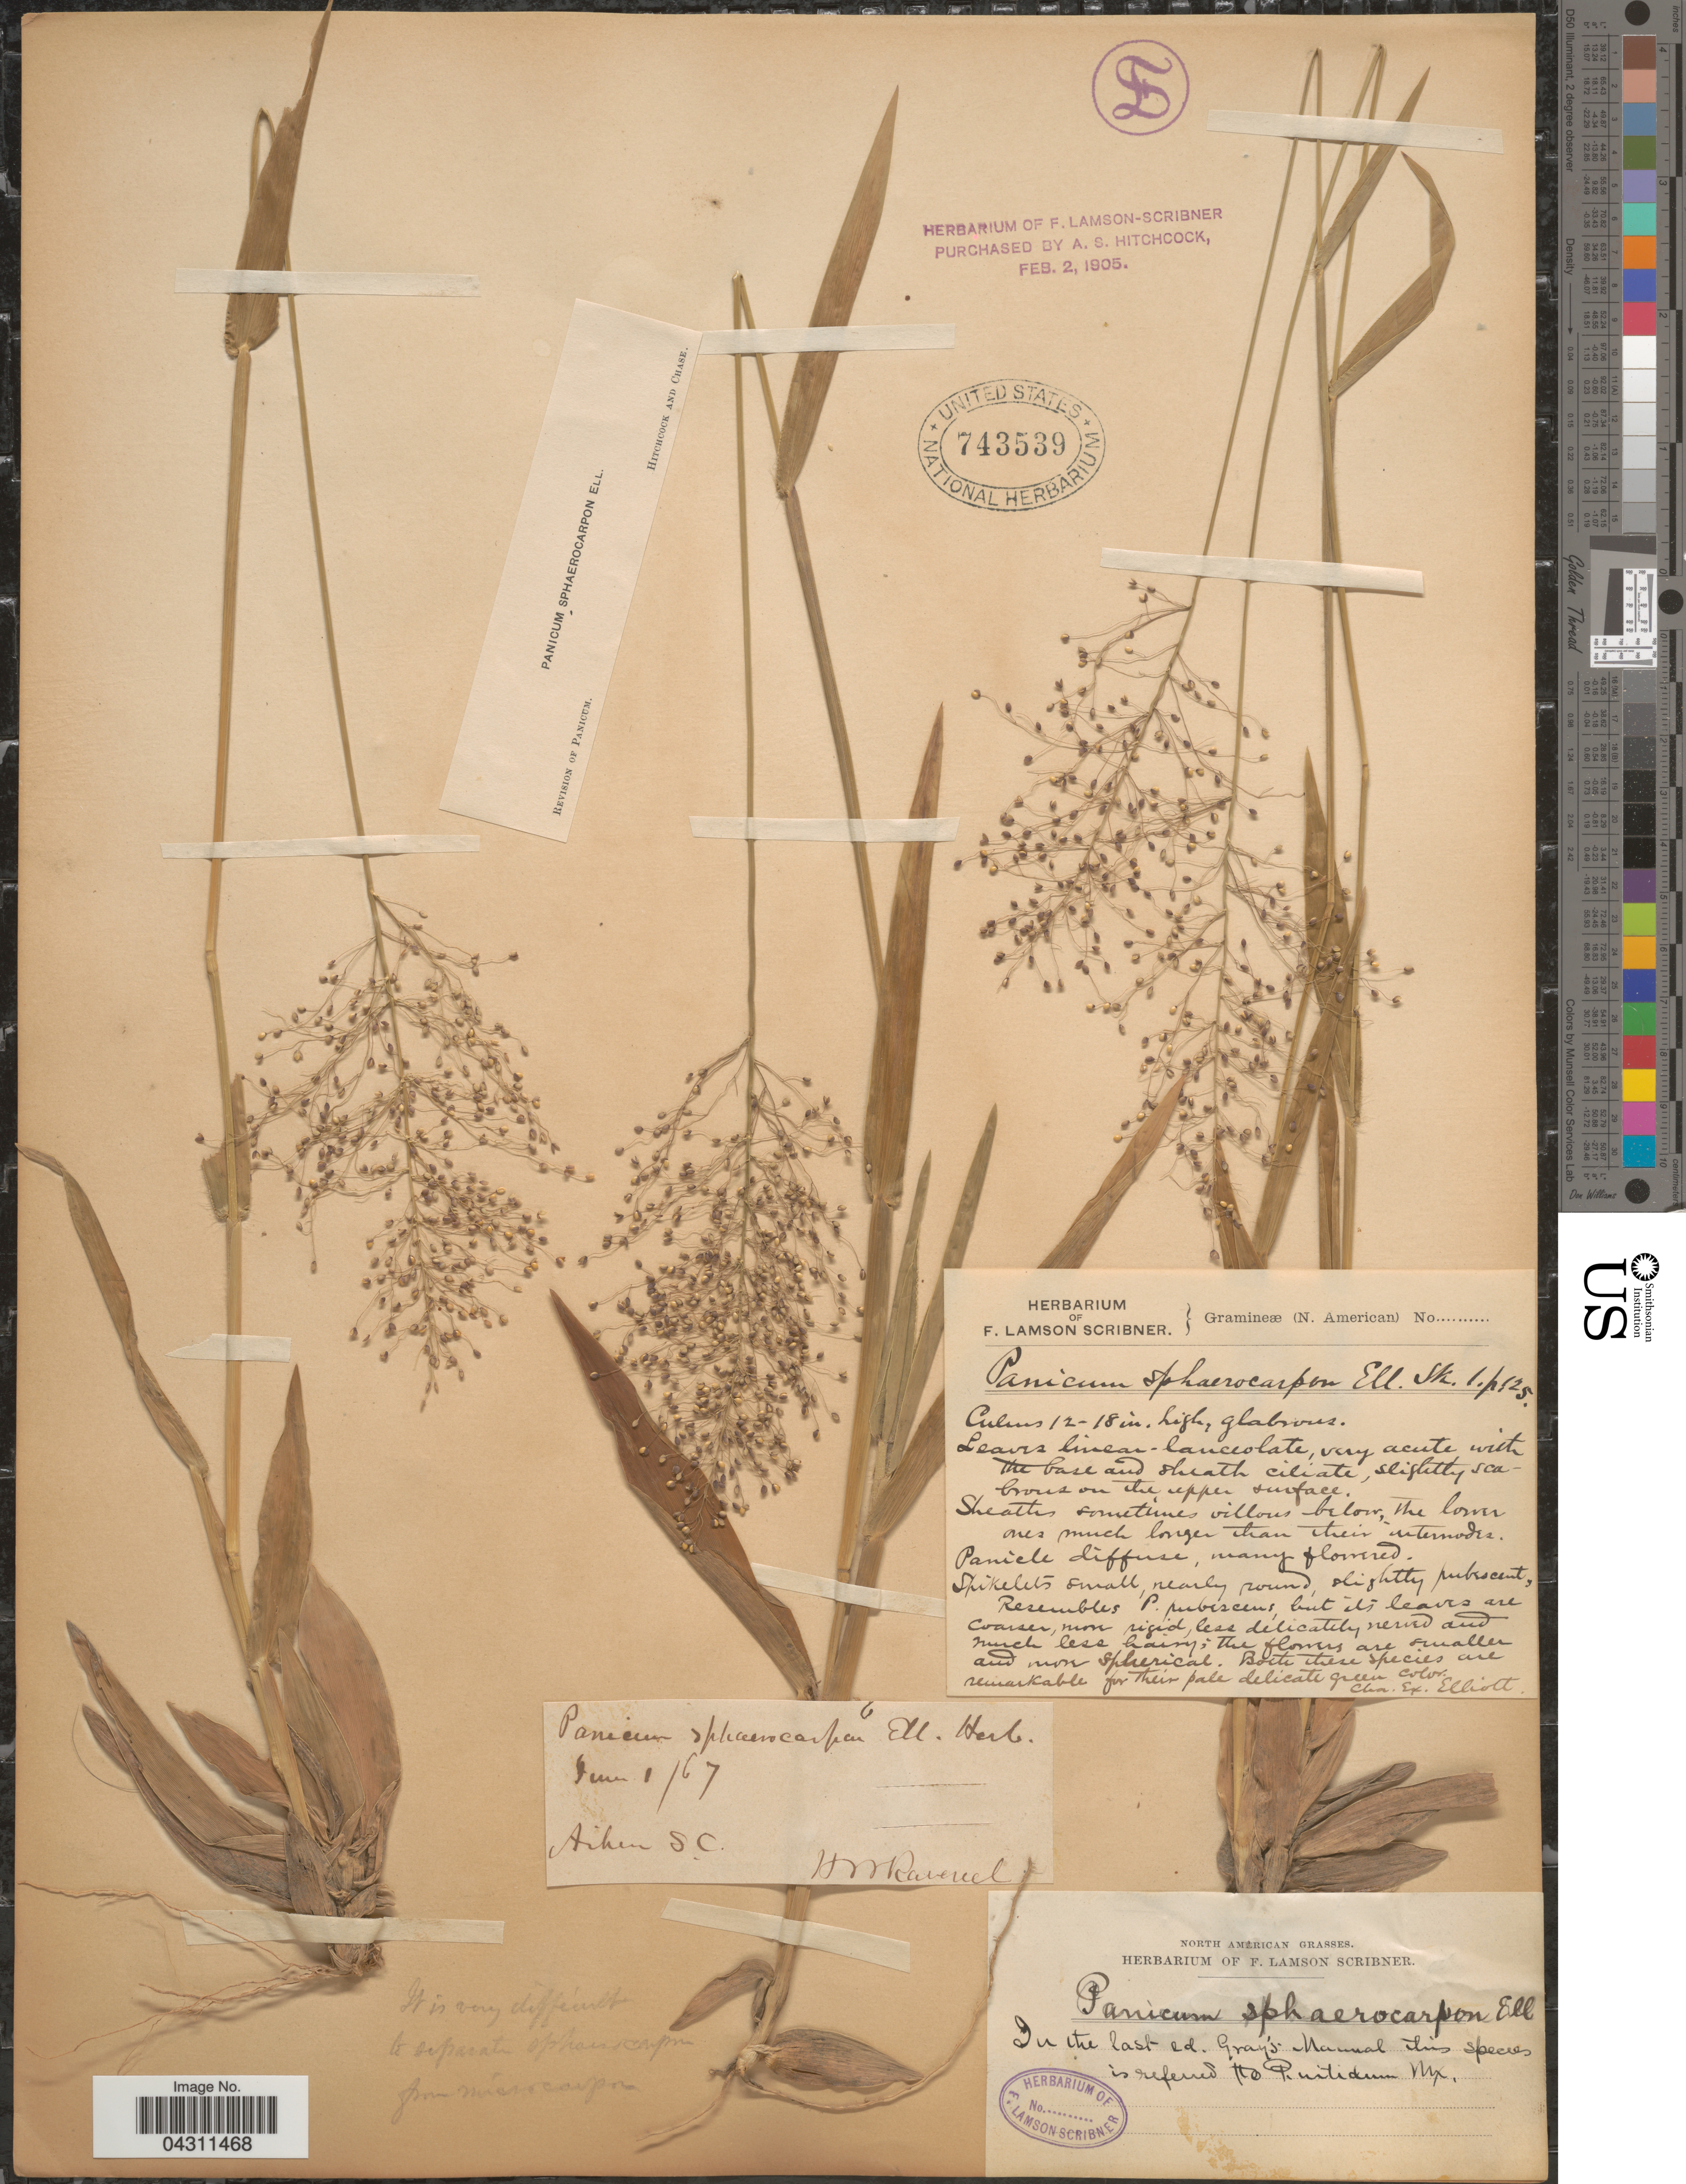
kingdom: Plantae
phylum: Tracheophyta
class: Liliopsida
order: Poales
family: Poaceae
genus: Dichanthelium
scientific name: Dichanthelium sphaerocarpon var. sphaerocarpon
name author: (Elliott) Gould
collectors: H. Ravenel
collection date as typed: Transcribed d/m/y: 1/6/67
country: United States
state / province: South Carolina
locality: Aiken.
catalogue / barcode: US 743539